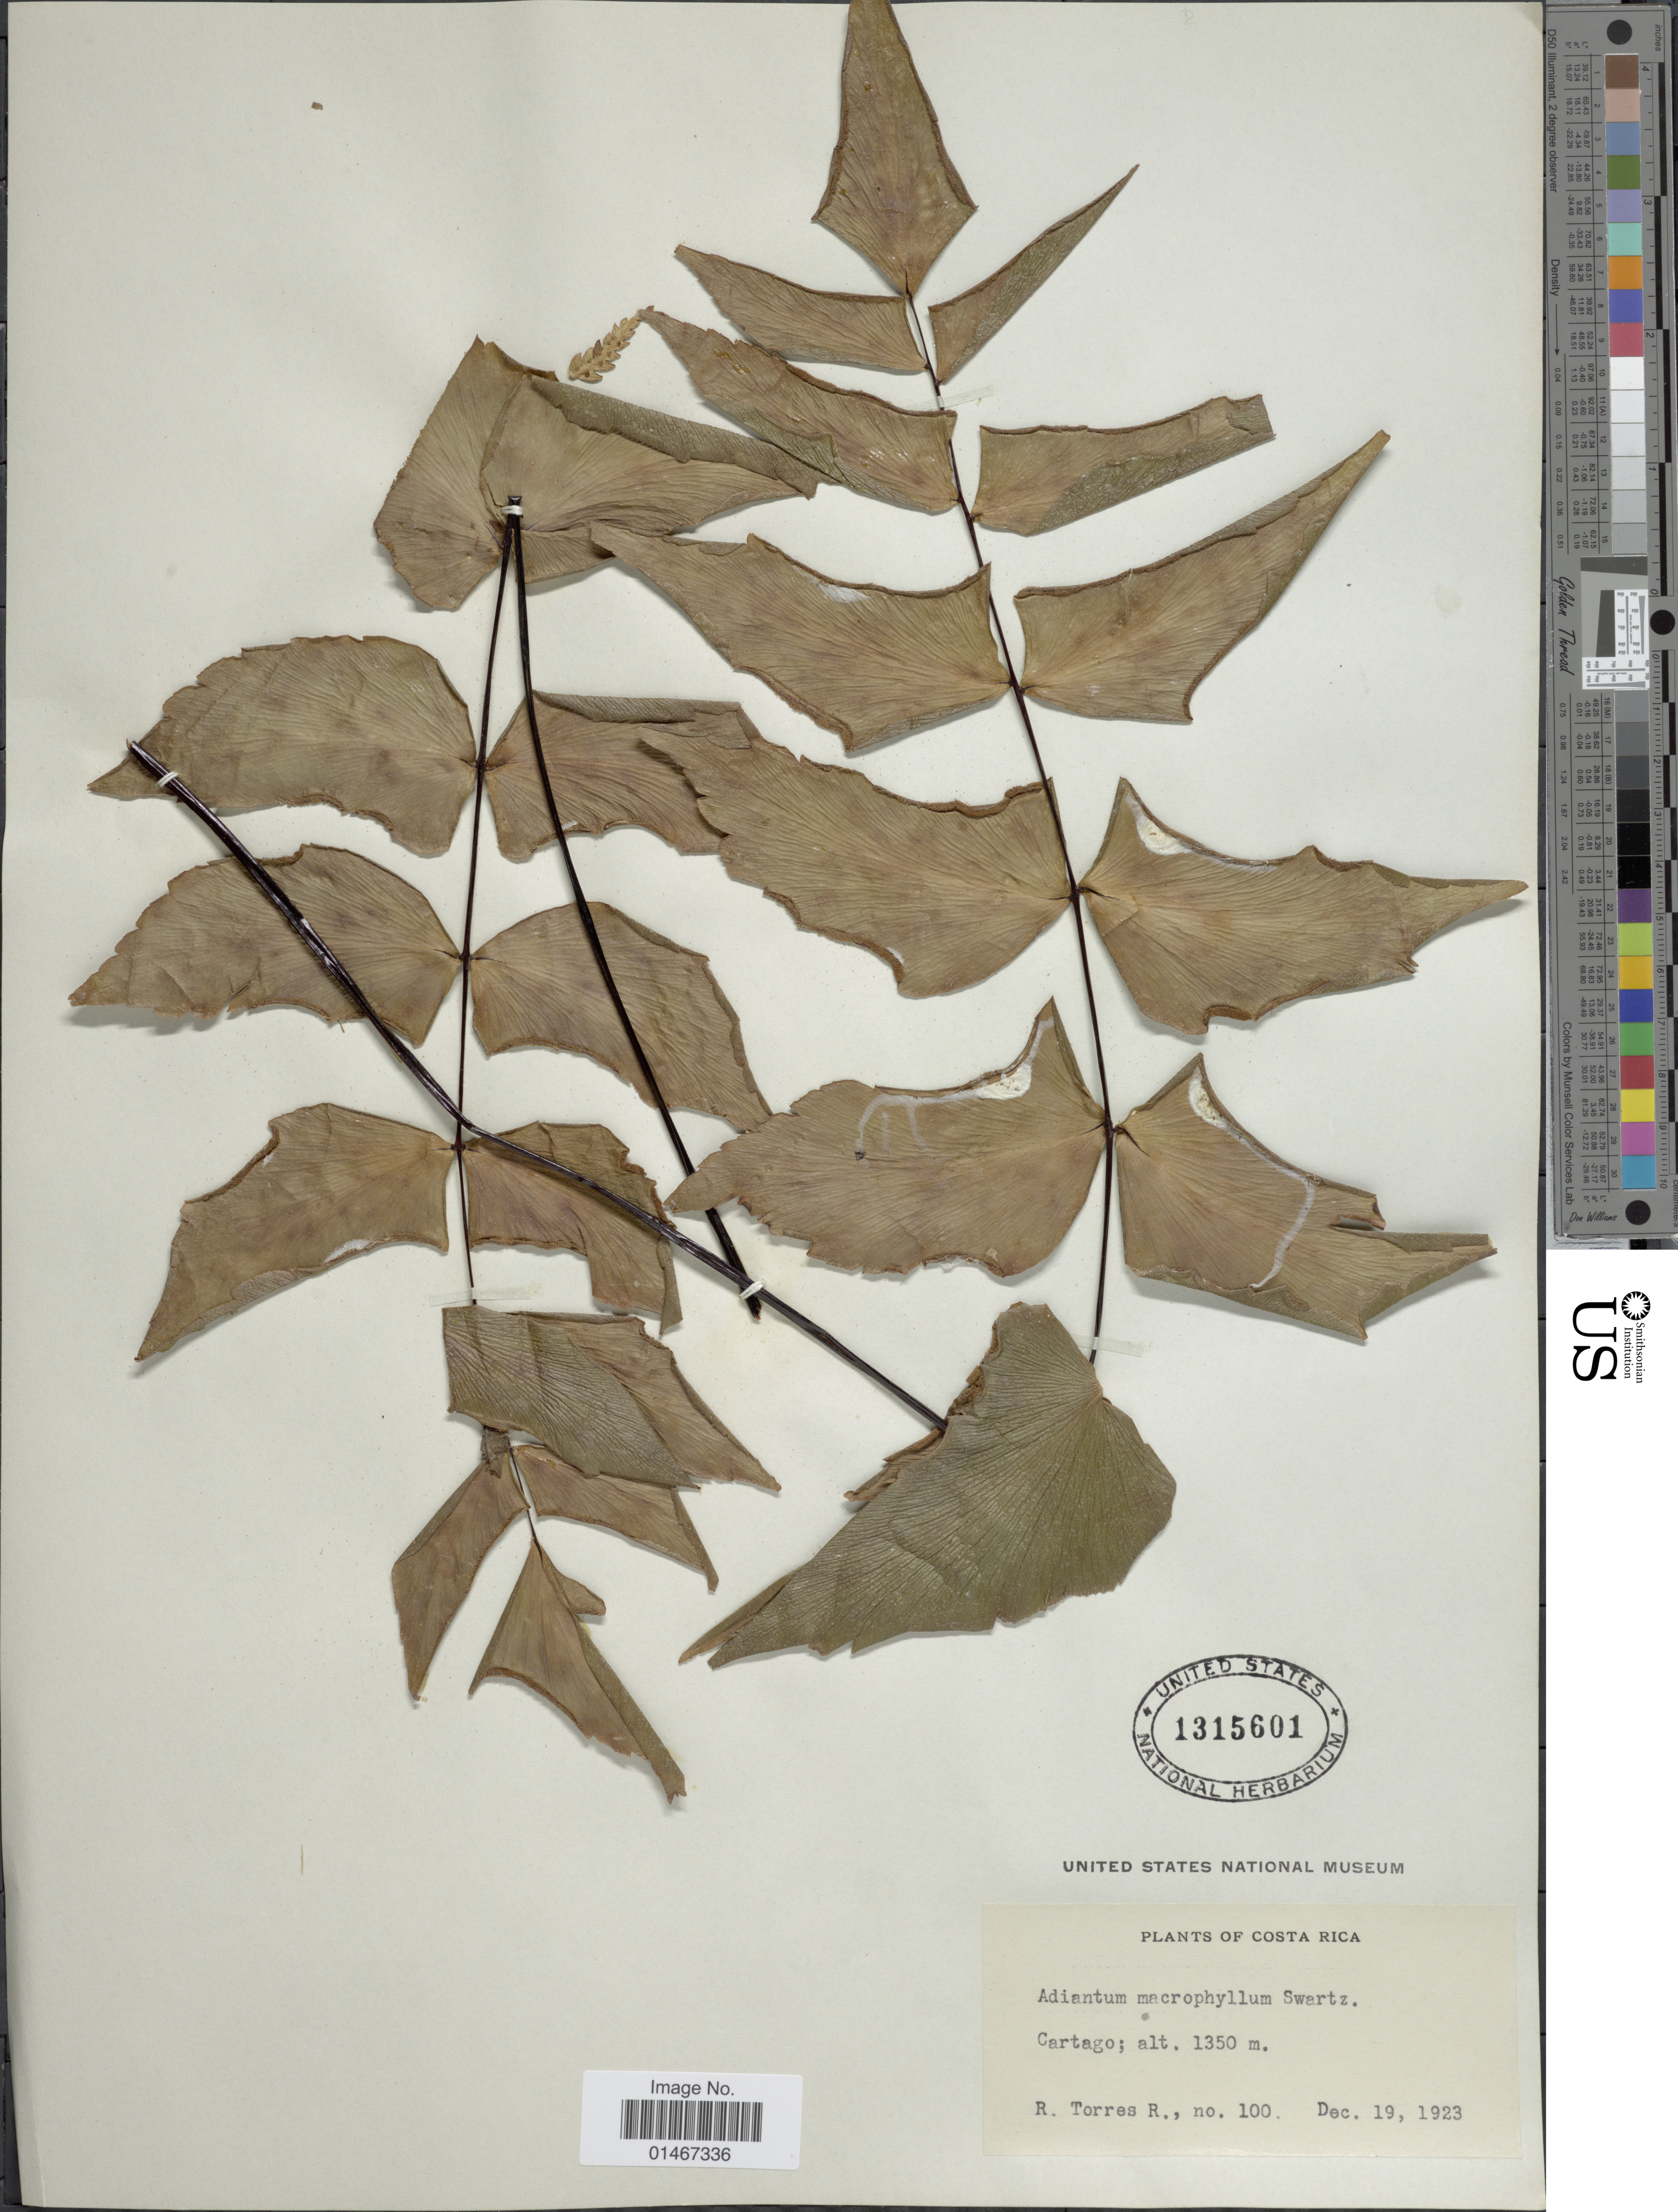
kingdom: Plantae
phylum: Tracheophyta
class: Polypodiopsida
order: Polypodiales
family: Pteridaceae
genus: Adiantum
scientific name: Adiantum macrophyllum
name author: Sw.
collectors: R. Torres R.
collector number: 100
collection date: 1923-12-19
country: Costa Rica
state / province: Cartago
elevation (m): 1350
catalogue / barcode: US 1315601